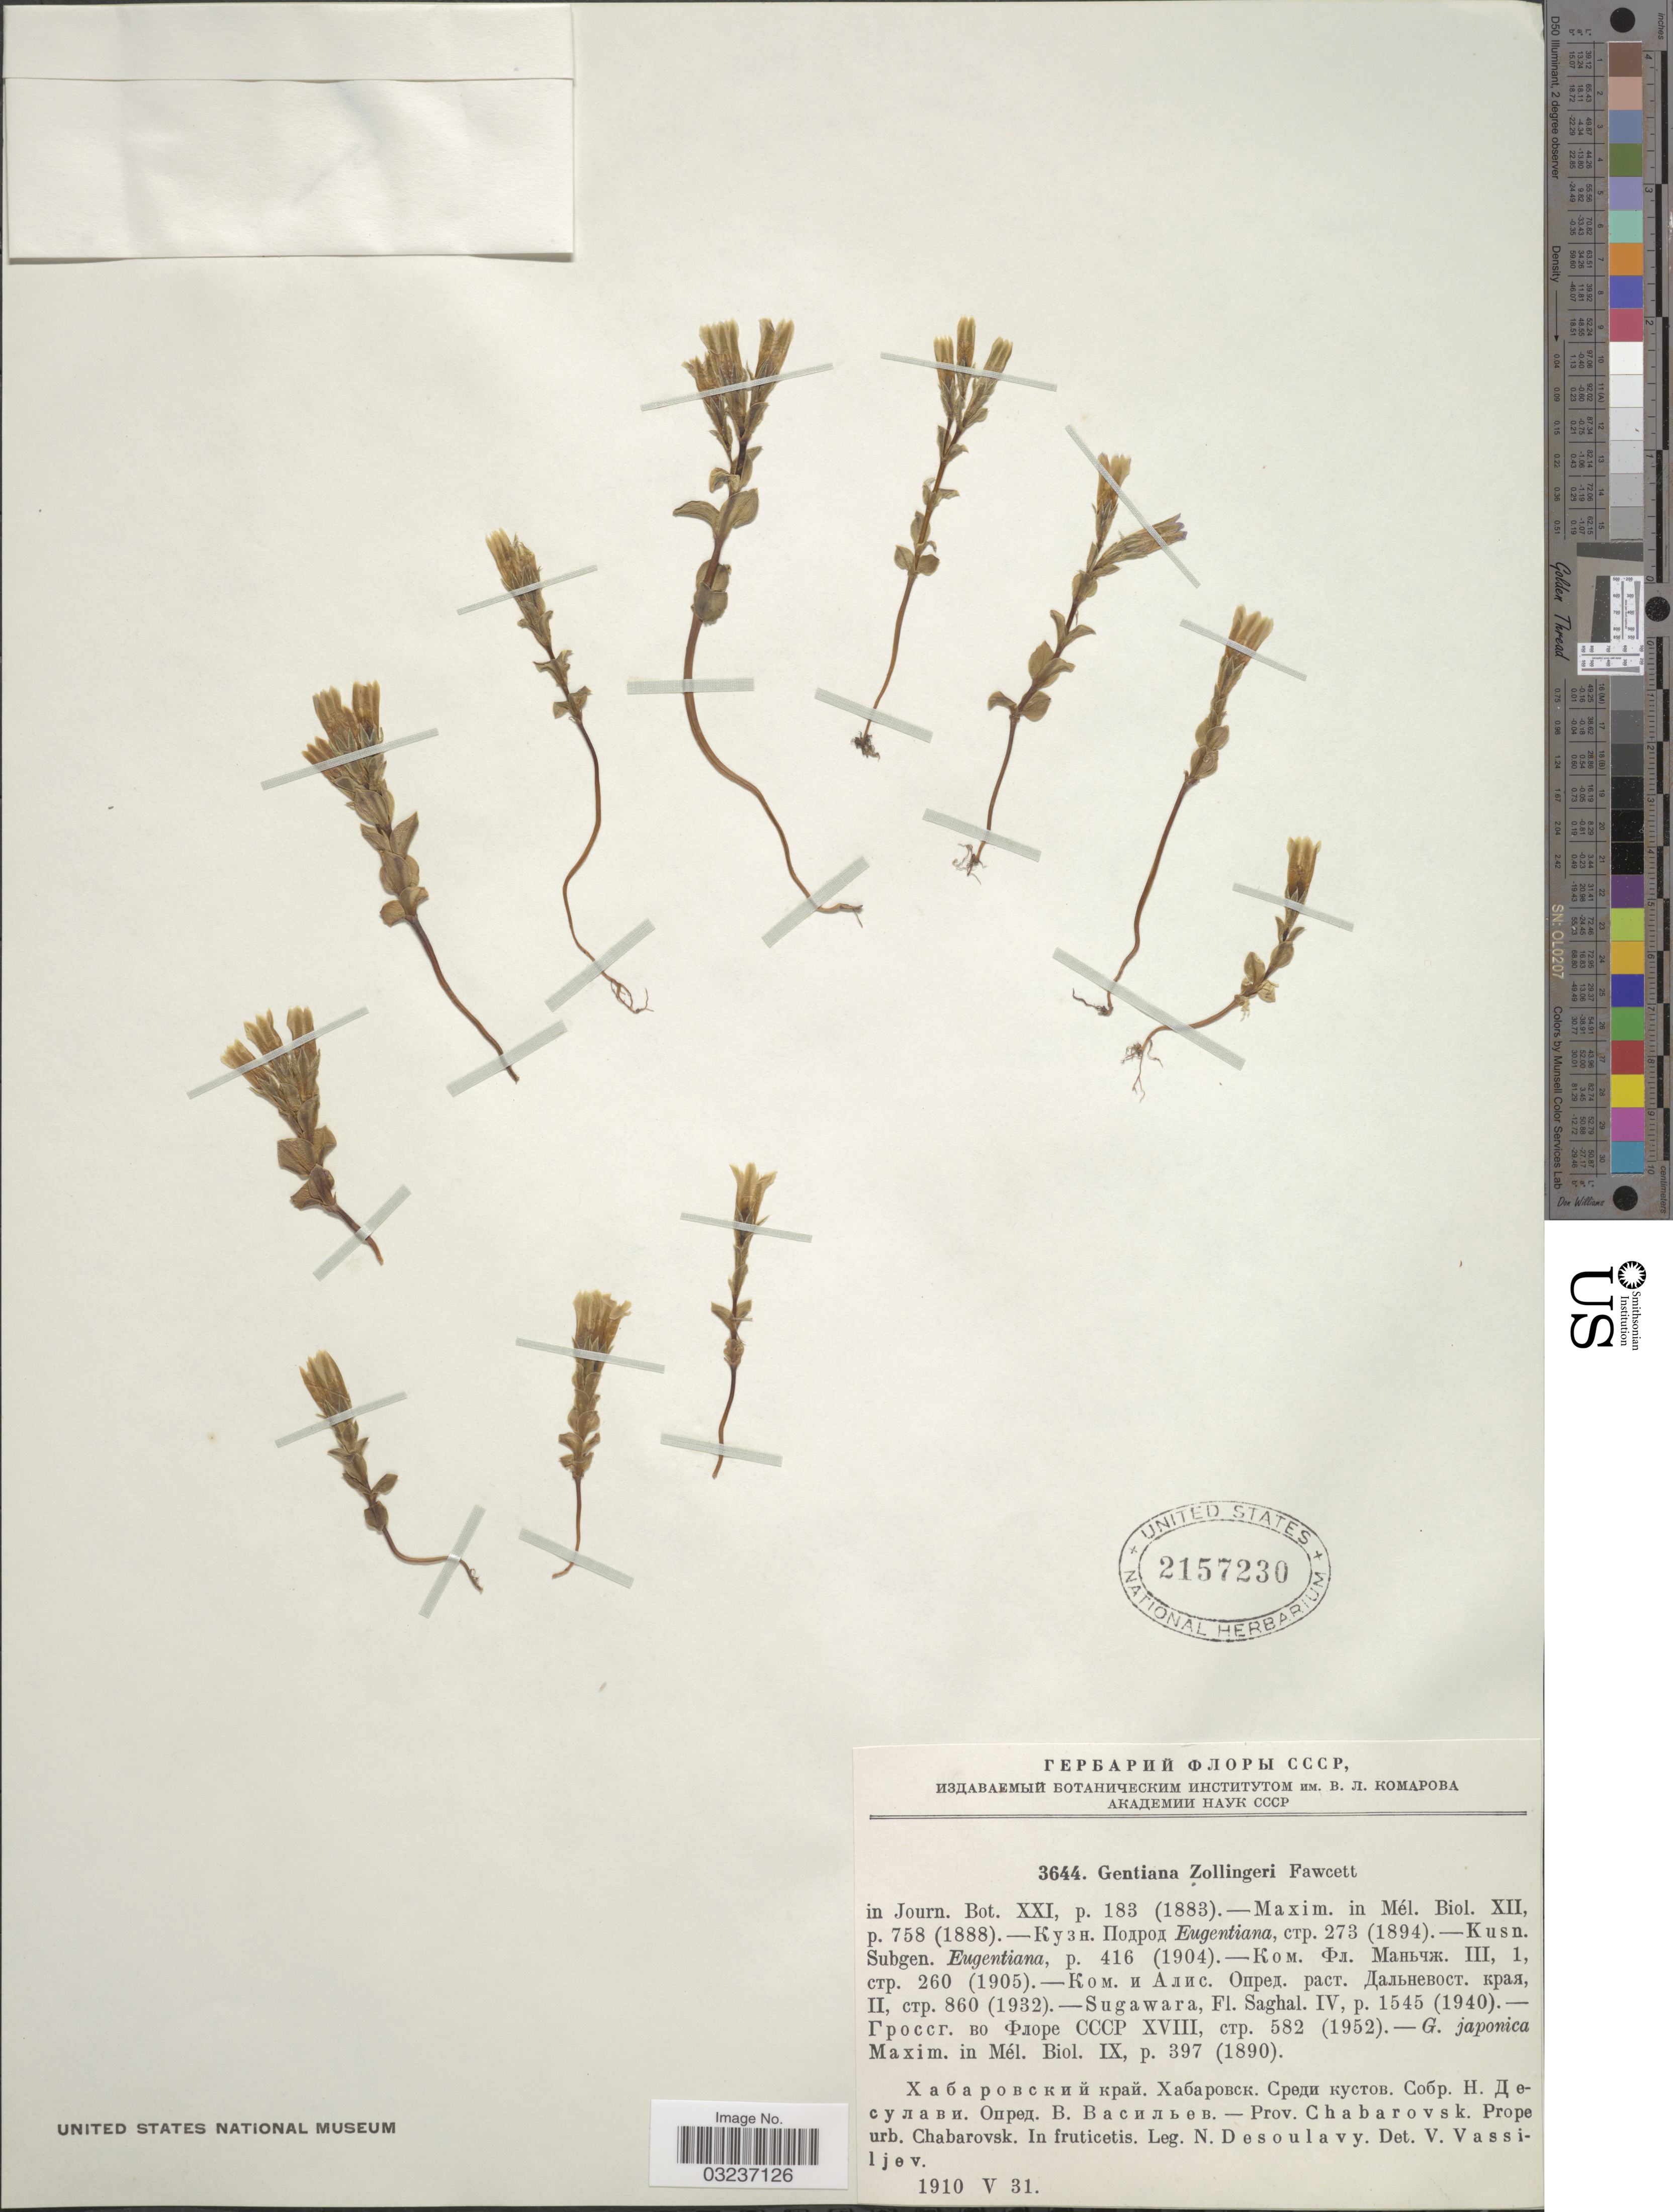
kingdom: Plantae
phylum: Tracheophyta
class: Magnoliopsida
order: Gentianales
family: Gentianaceae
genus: Gentiana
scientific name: Gentiana zollingeri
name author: Fawc.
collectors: N. Desoulavy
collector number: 3644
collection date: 1910-05-31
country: Russian Federation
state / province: Khabarovsk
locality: Prov. Chabarovsk. Prope urb. Chabarovsk.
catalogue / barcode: US 2157230